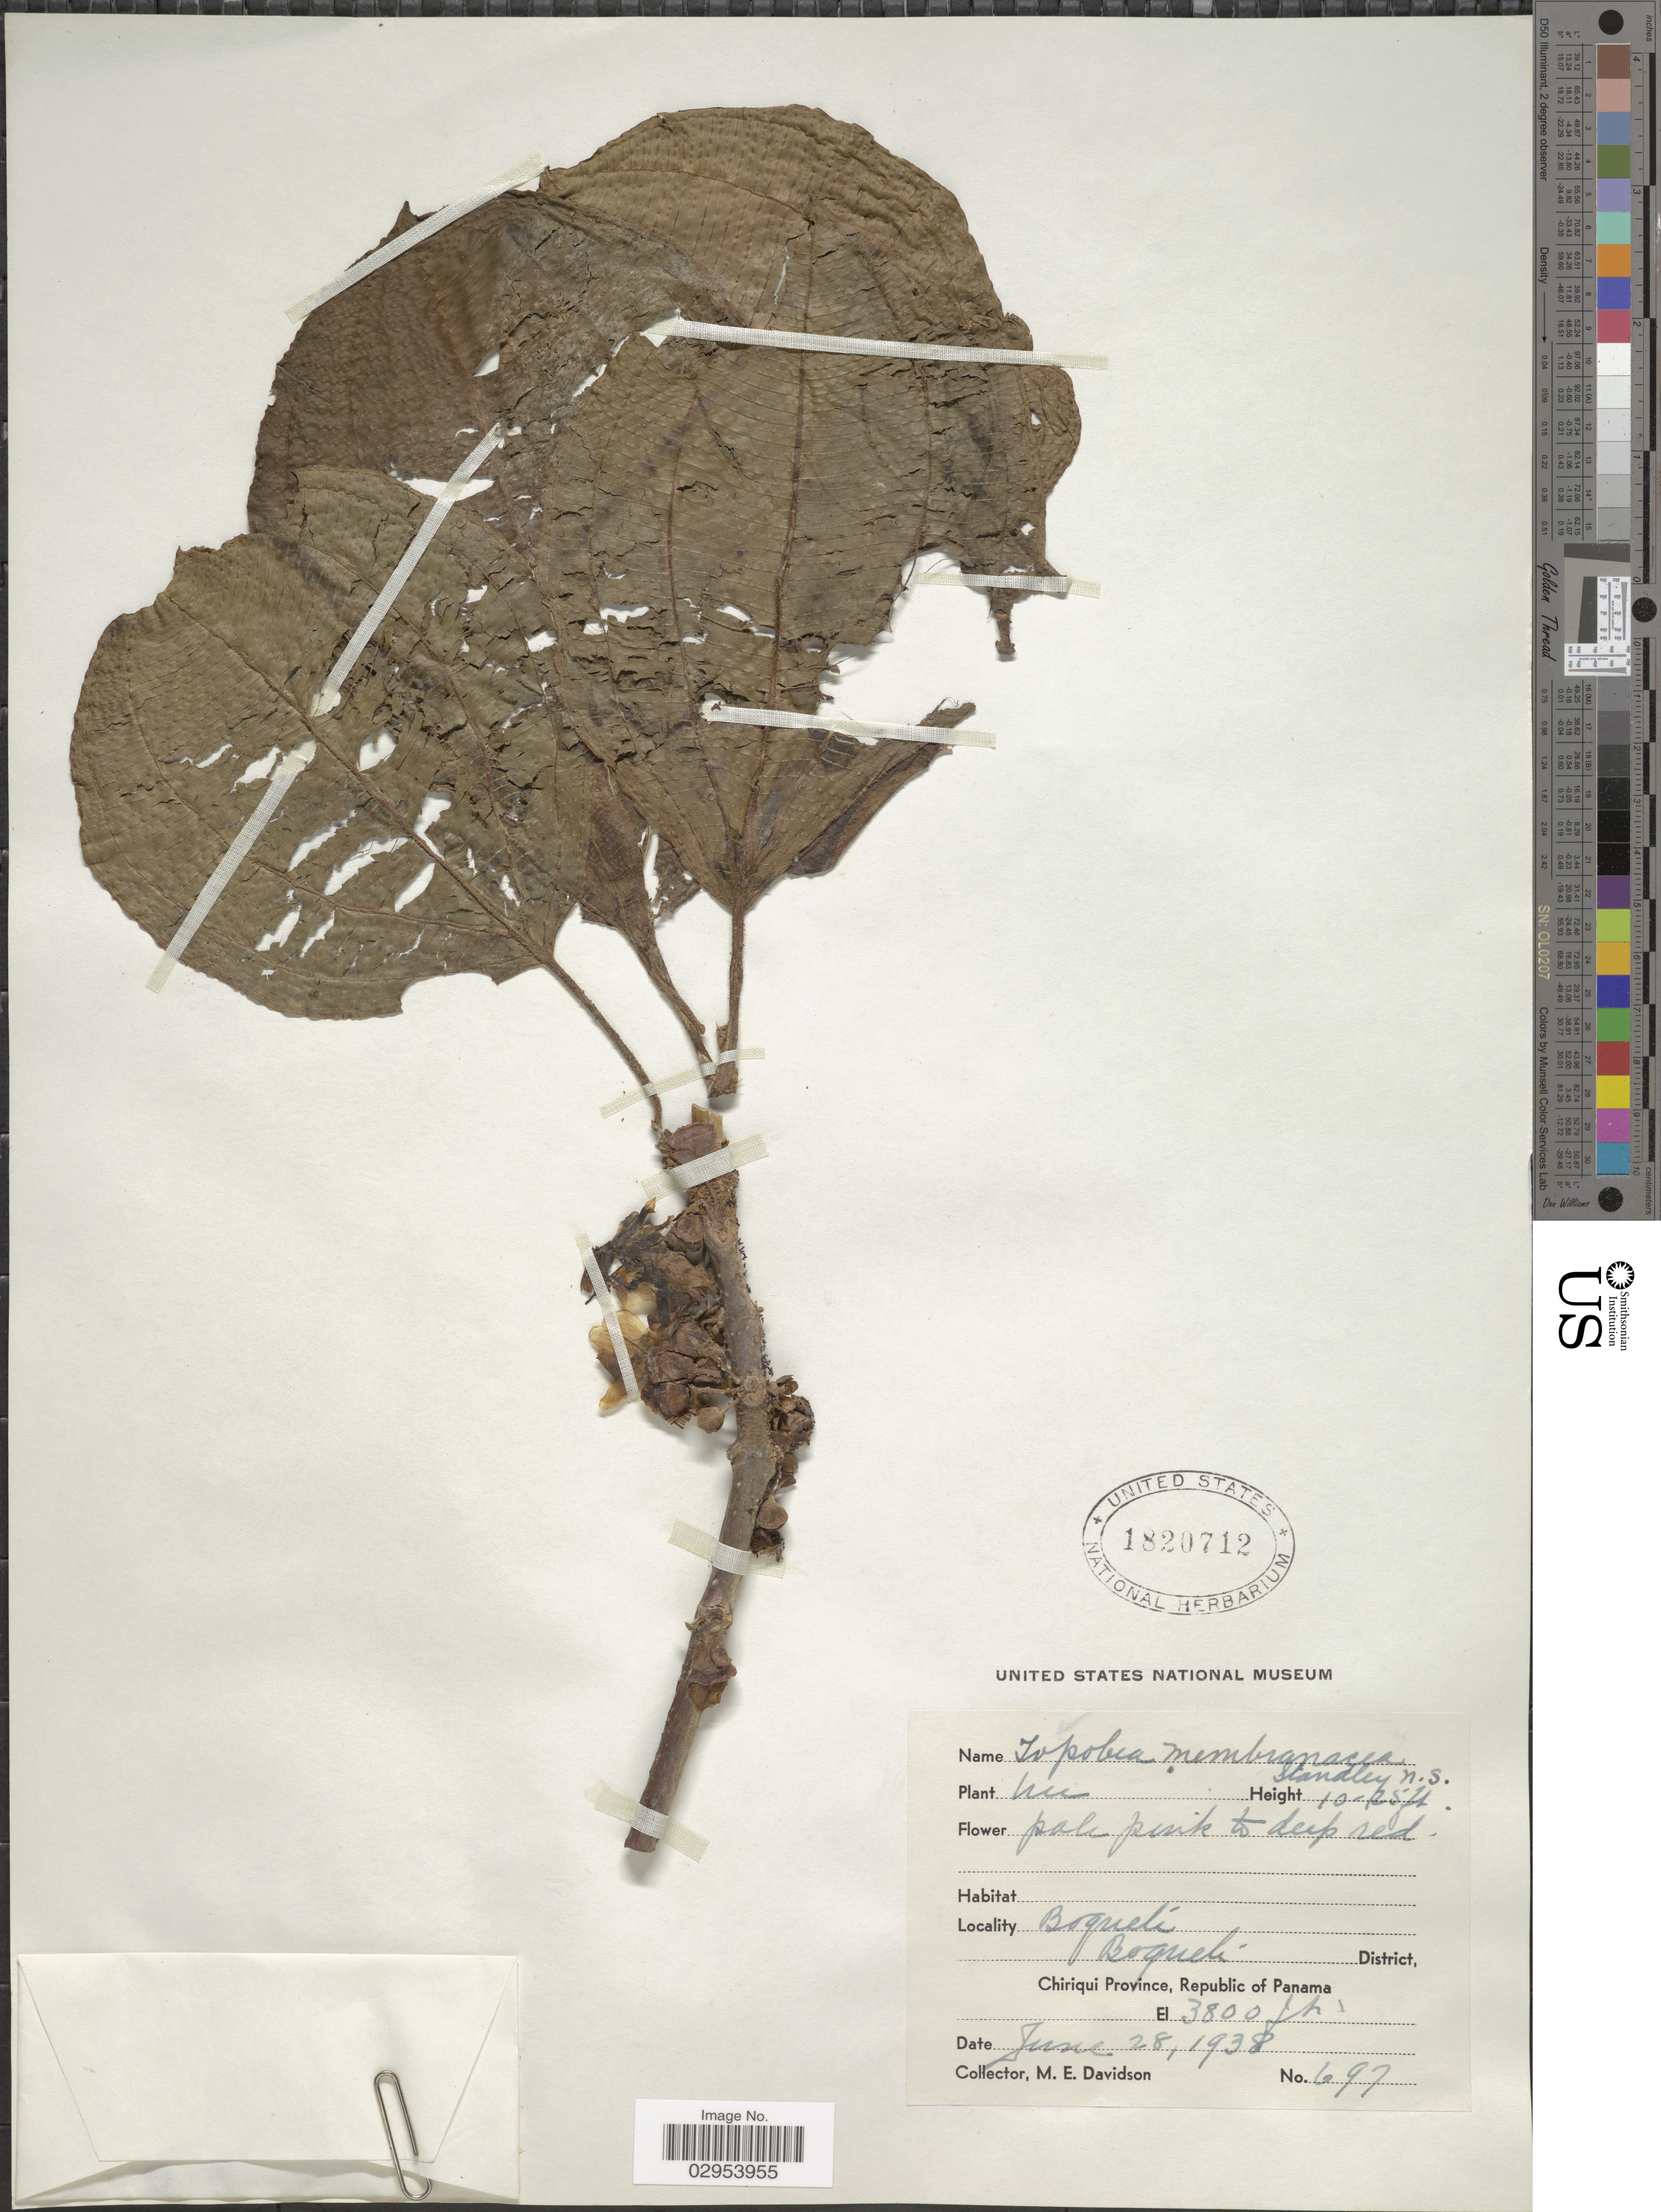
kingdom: Plantae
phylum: Tracheophyta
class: Magnoliopsida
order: Myrtales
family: Melastomataceae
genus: Topobea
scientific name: Topobea praecox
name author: Gleason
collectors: M. E. Davidson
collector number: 697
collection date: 1938-06-28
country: Panama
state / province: Chiriqui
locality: Boquete, Boquete District, Republic of Panama.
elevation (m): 1158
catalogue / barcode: US 1820712